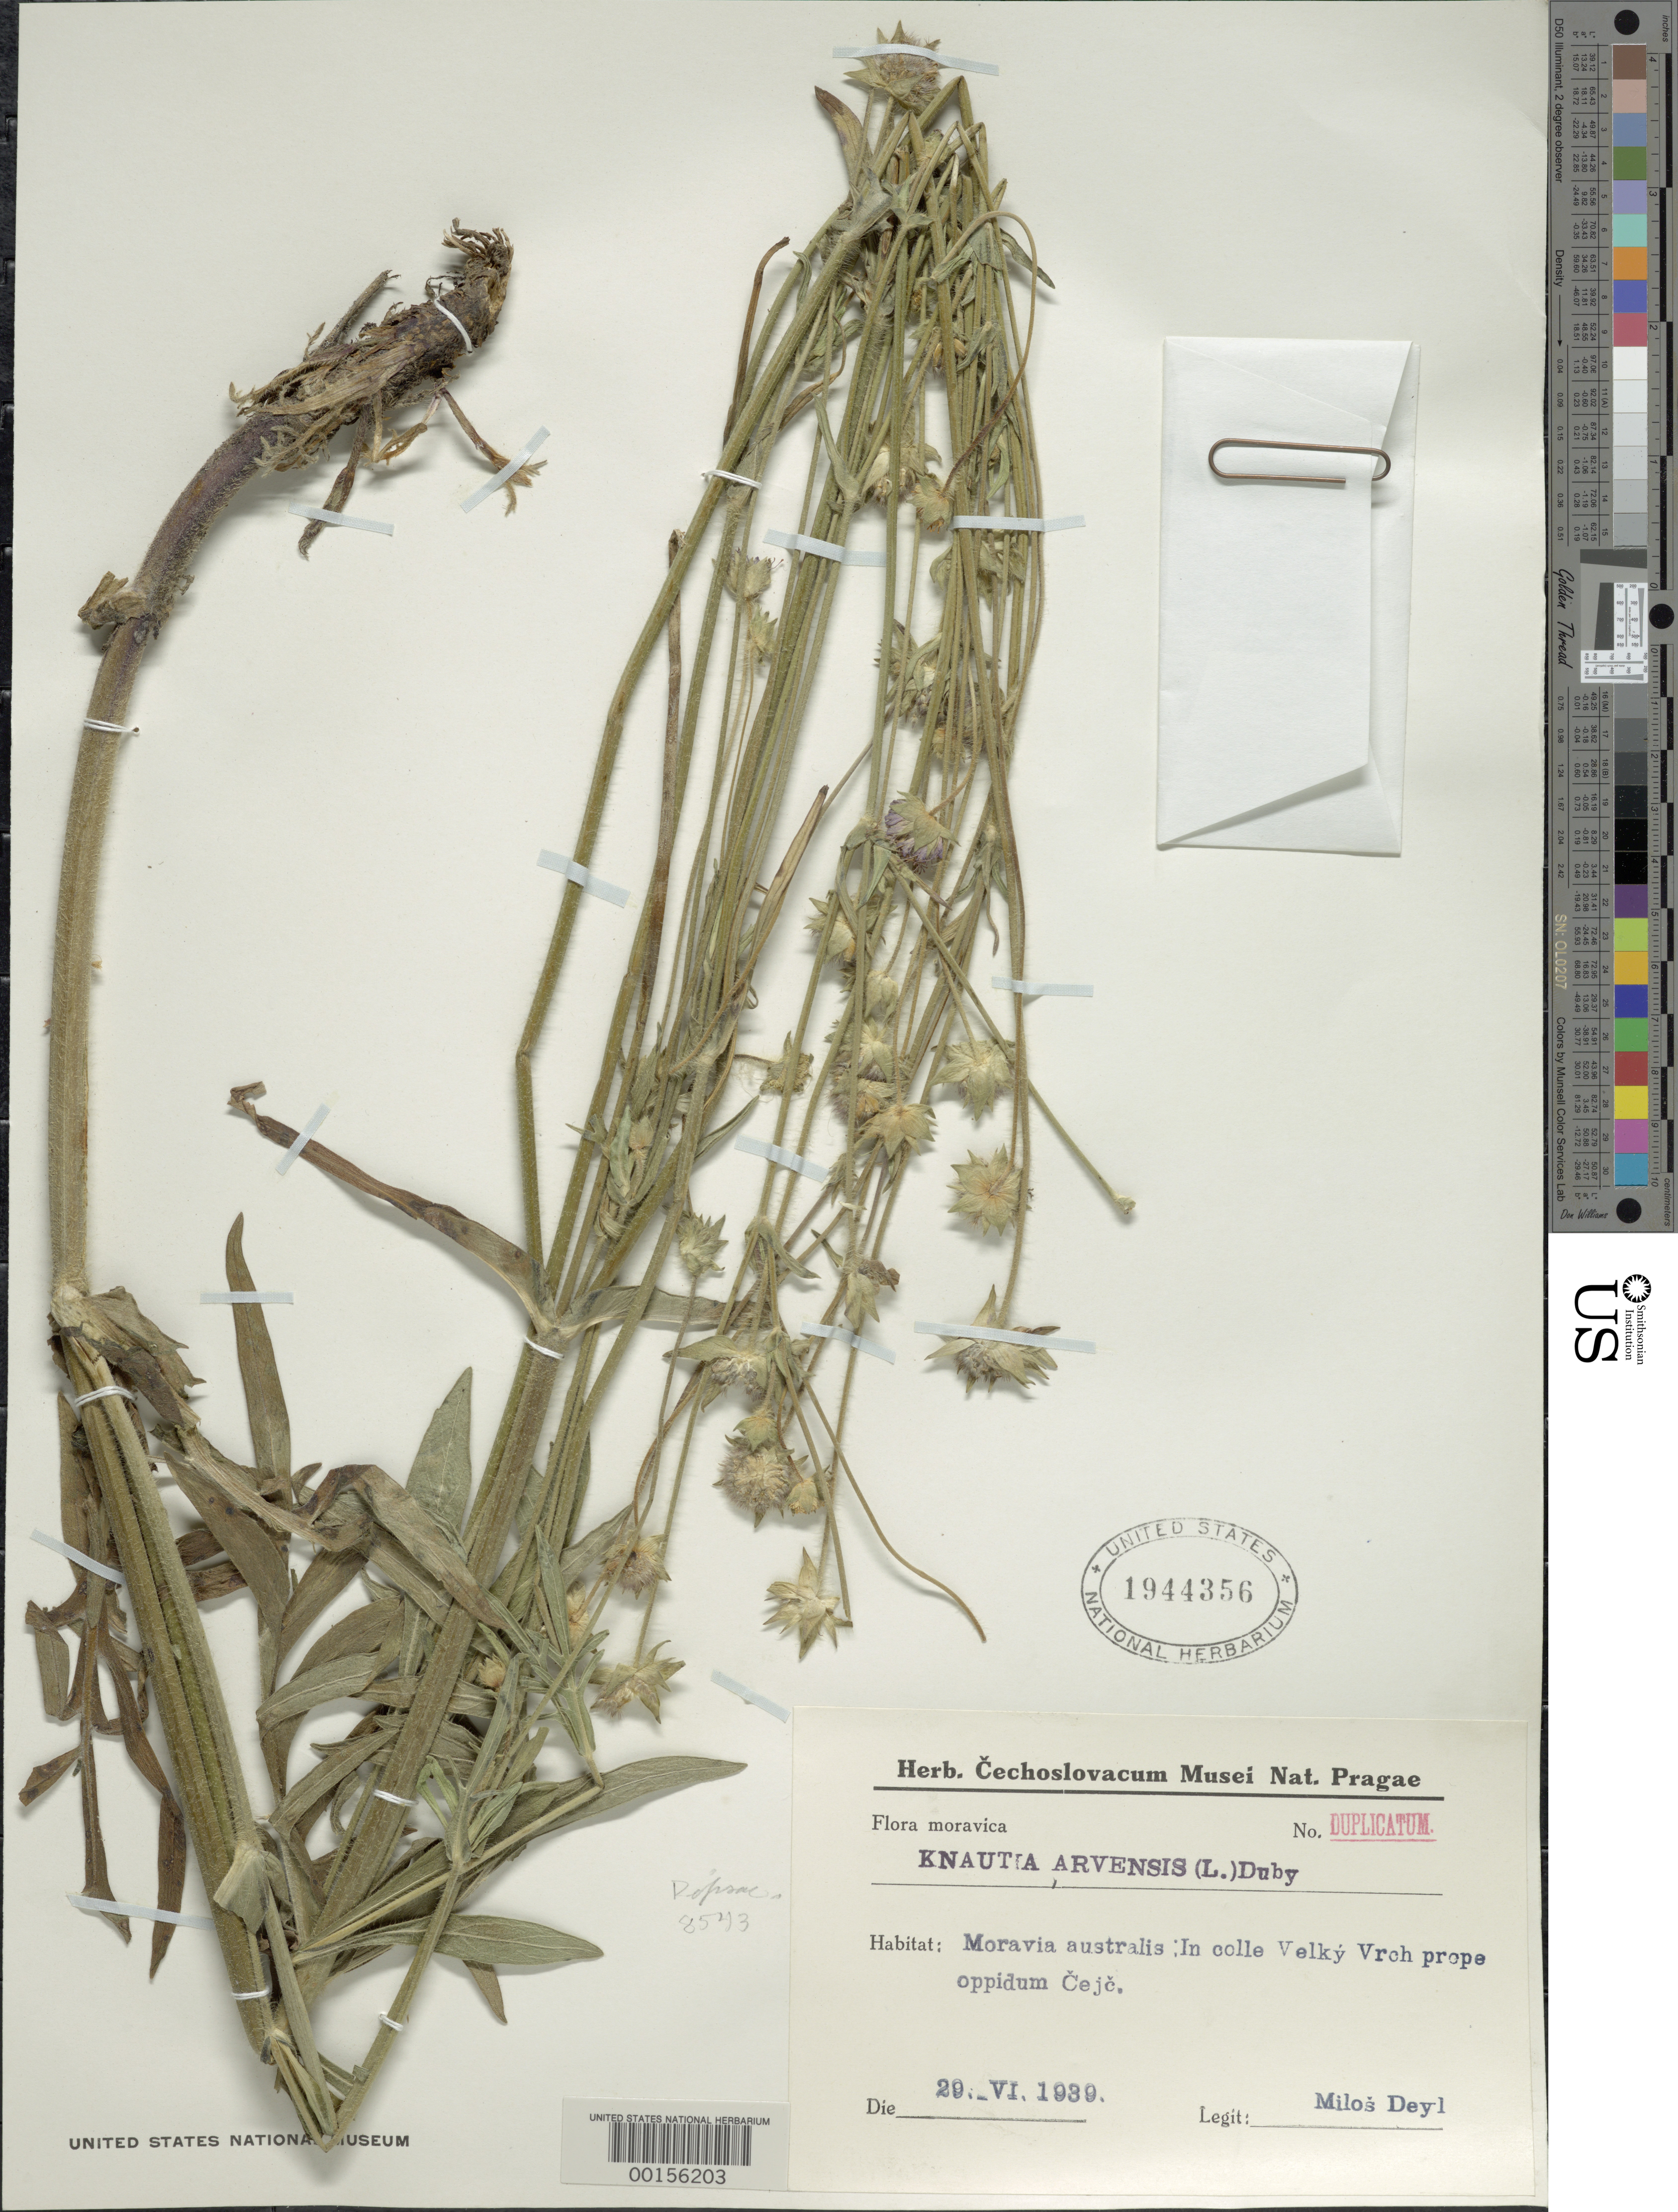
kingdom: Plantae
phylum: Tracheophyta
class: Magnoliopsida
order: Dipsacales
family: Caprifoliaceae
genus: Knautia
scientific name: Knautia arvensis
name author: (L.) Coult.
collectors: M. Deyl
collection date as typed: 29 Jun 1939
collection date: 1939-06-29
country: Czechia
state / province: South Moravian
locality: Moravia, Velky Vrch near Oppidum Cejc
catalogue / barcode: US 1944356